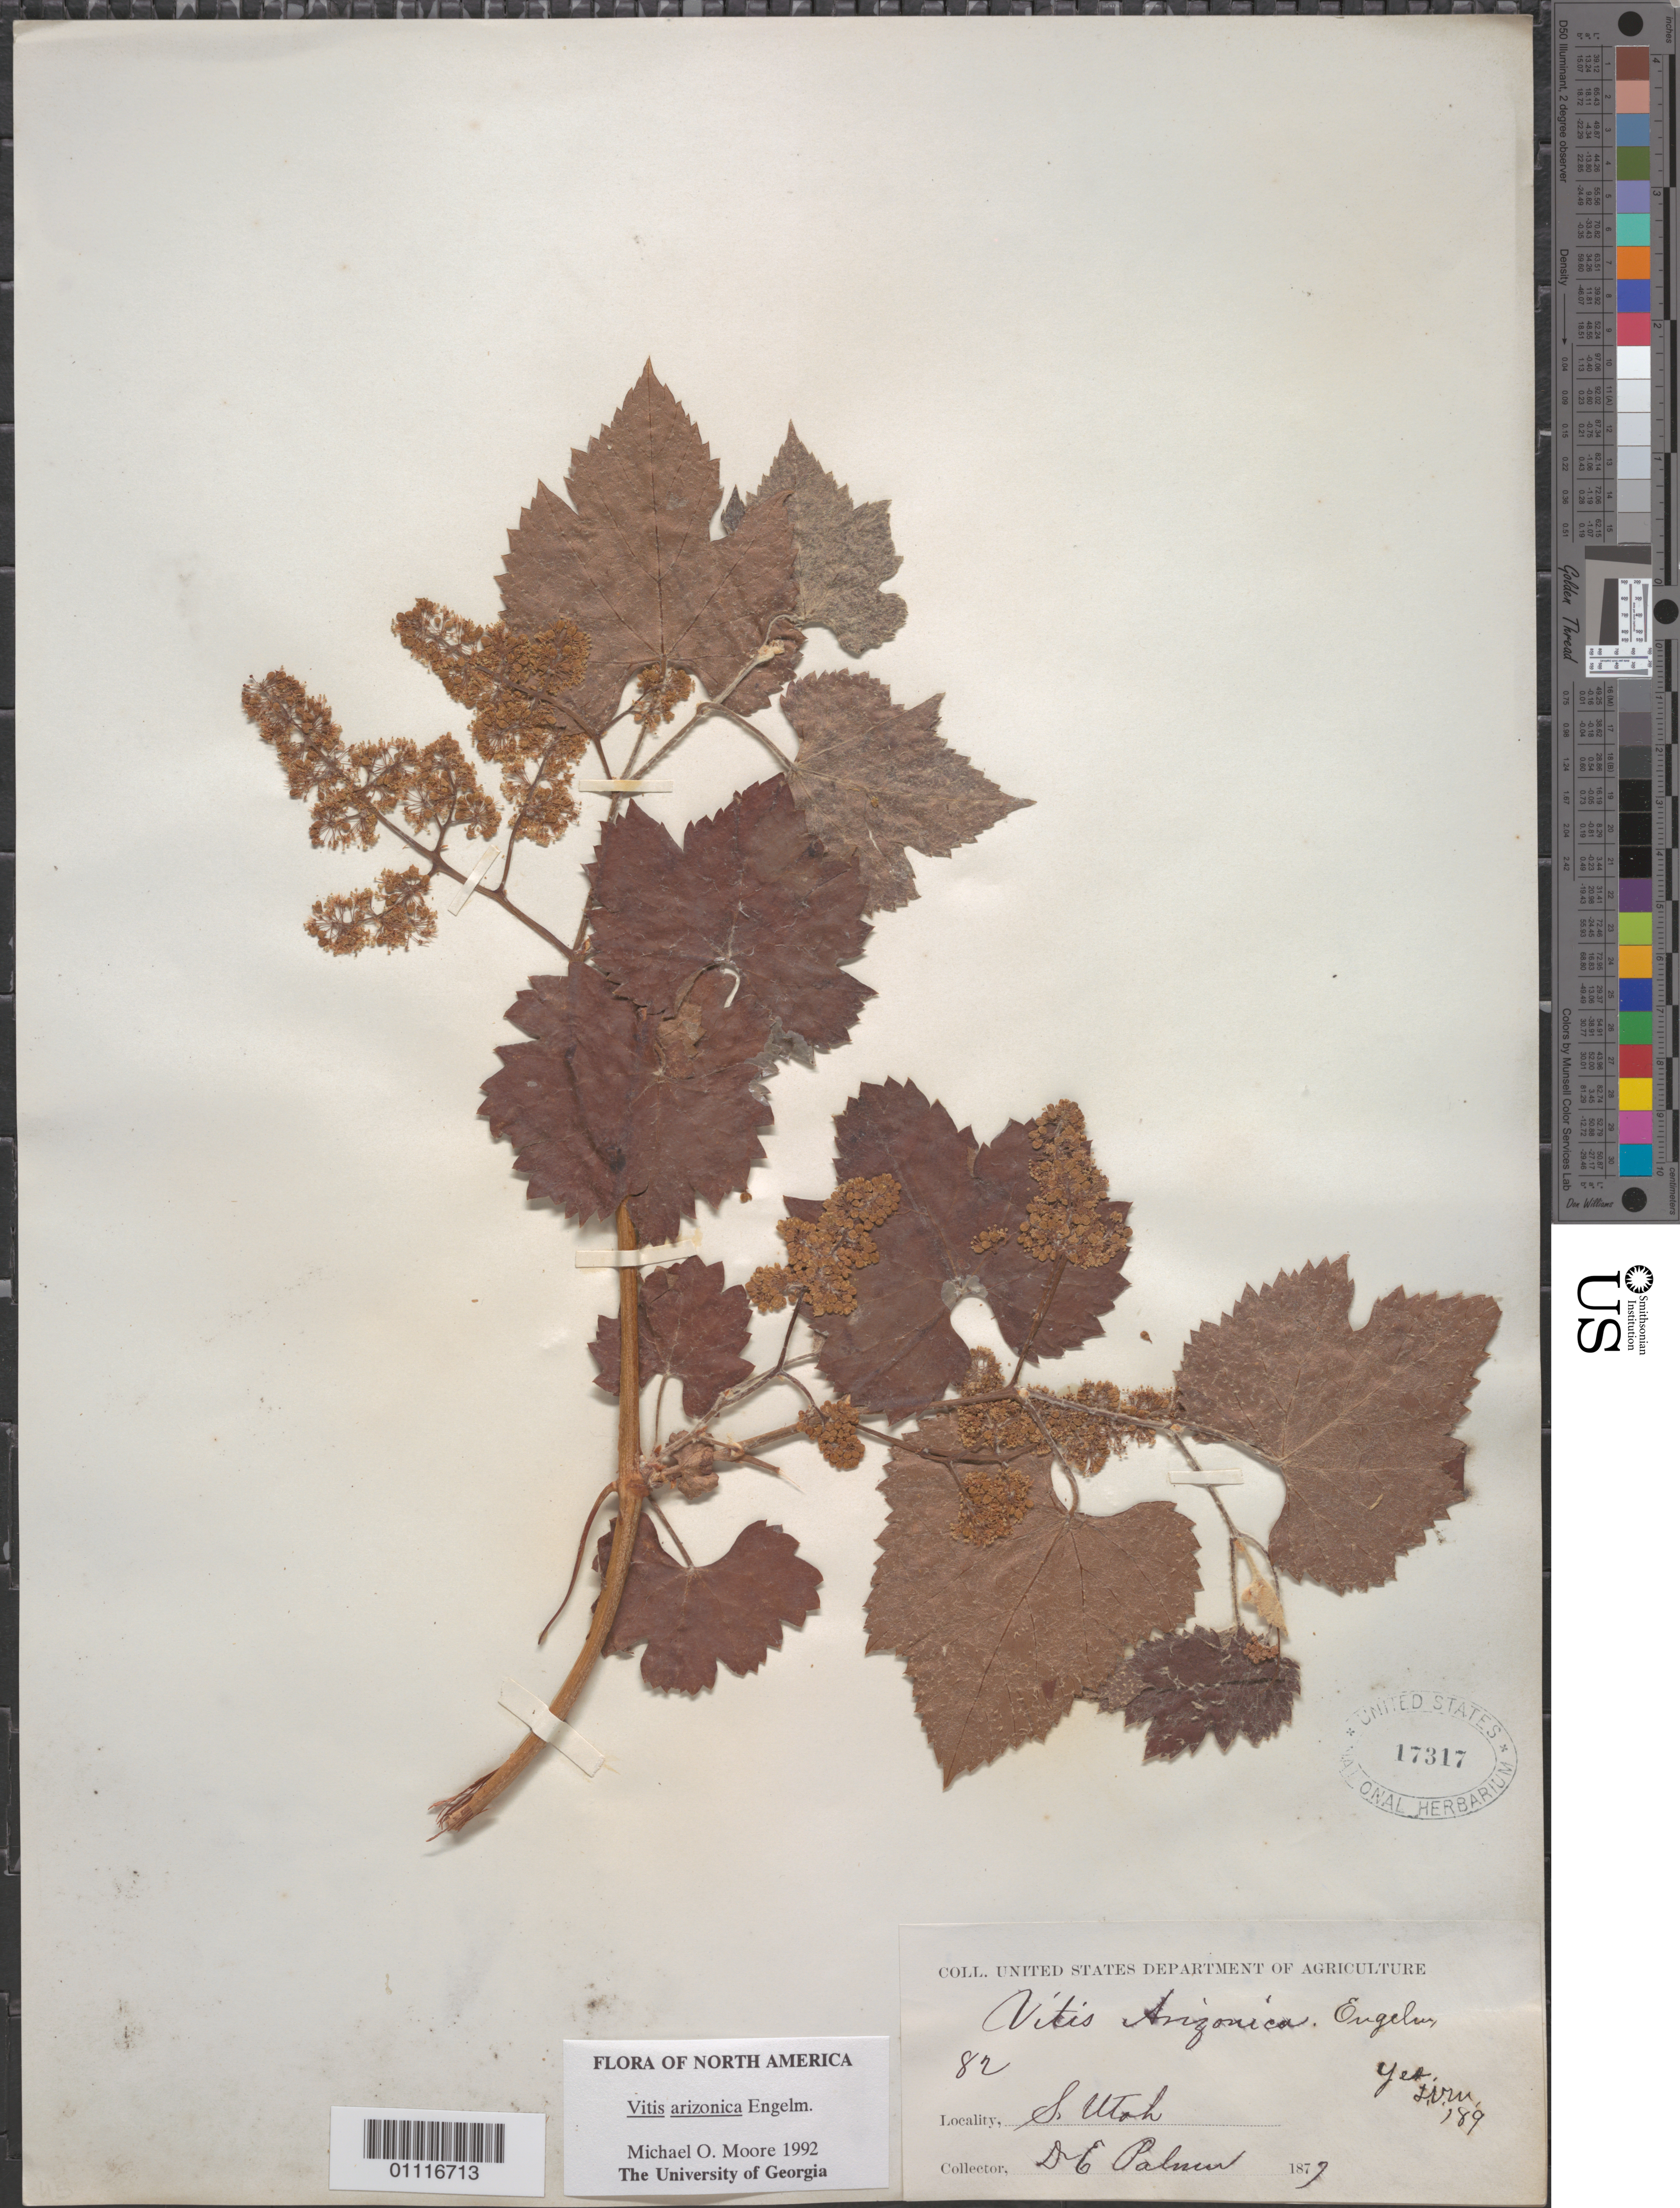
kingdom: Plantae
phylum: Tracheophyta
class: Magnoliopsida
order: Vitales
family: Vitaceae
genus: Vitis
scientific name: Vitis arizonica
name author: Engelm.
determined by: Moore, M. O.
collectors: E. Palmer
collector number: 82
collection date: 1877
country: United States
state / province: Utah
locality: south Utah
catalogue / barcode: US 17317